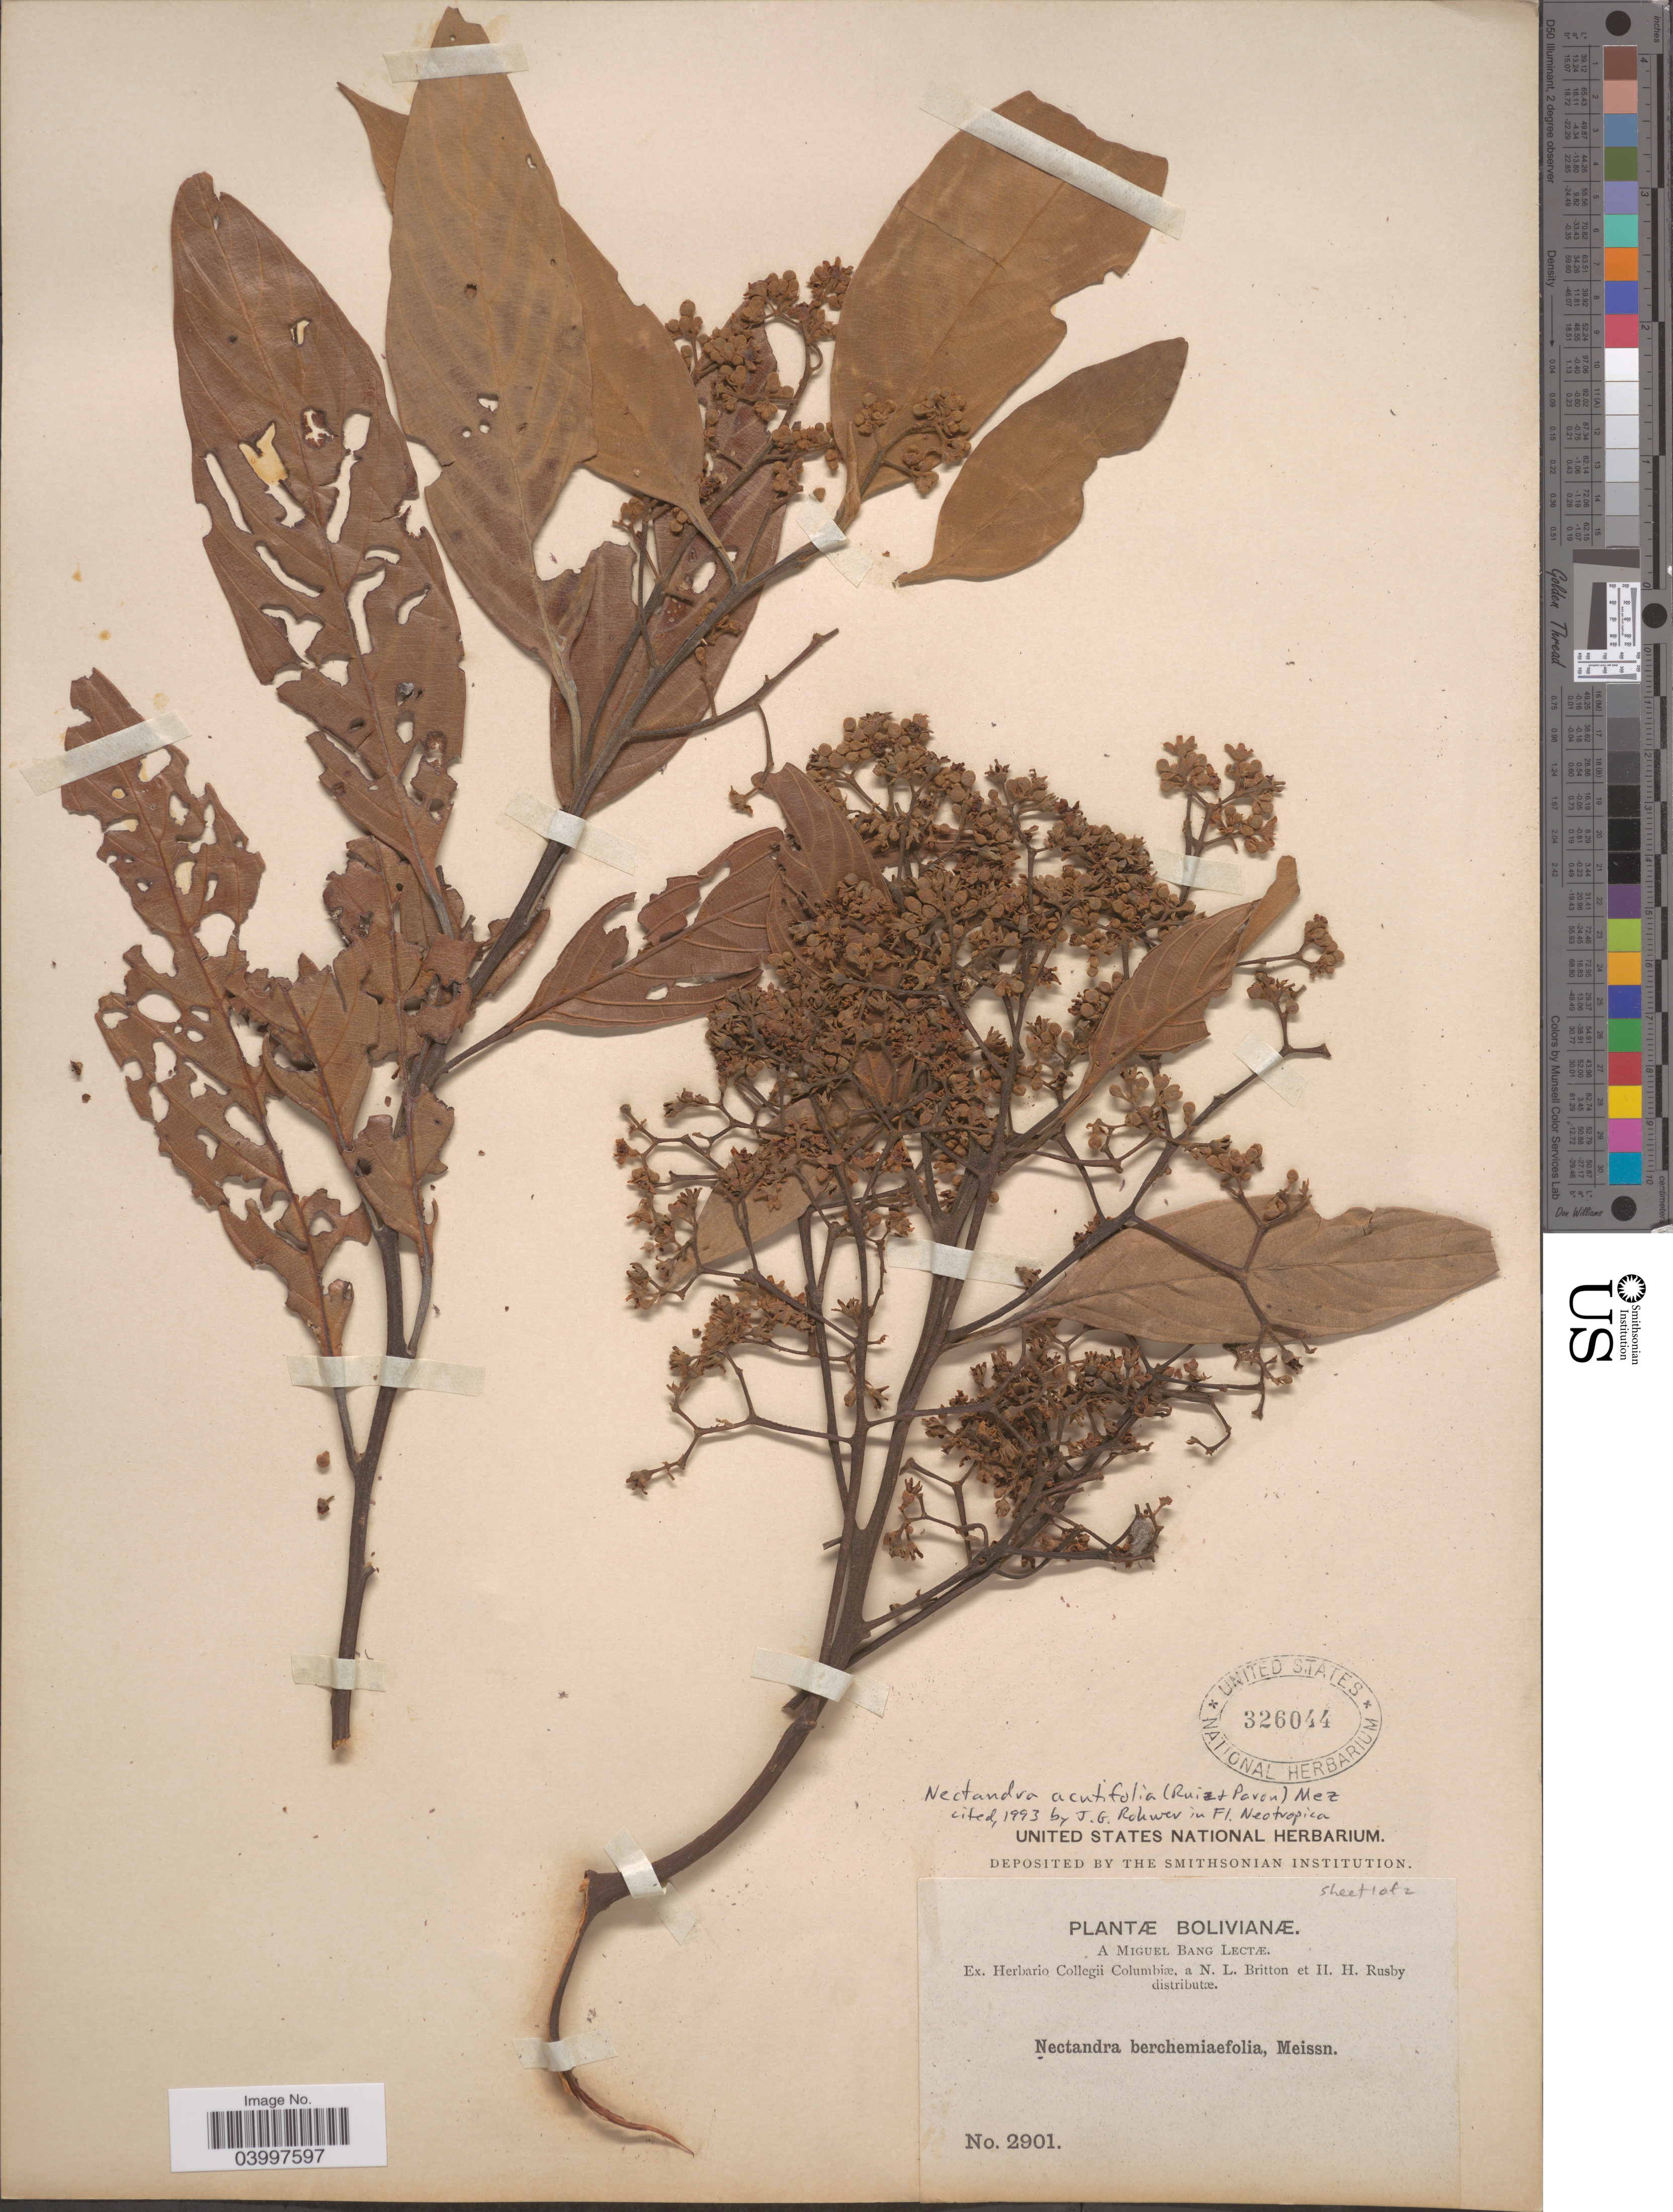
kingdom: Plantae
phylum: Tracheophyta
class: Magnoliopsida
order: Laurales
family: Lauraceae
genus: Nectandra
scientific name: Nectandra acutifolia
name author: (Ruiz & Pav.) Mez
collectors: M. Bang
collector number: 2901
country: Bolivia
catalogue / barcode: US 326044